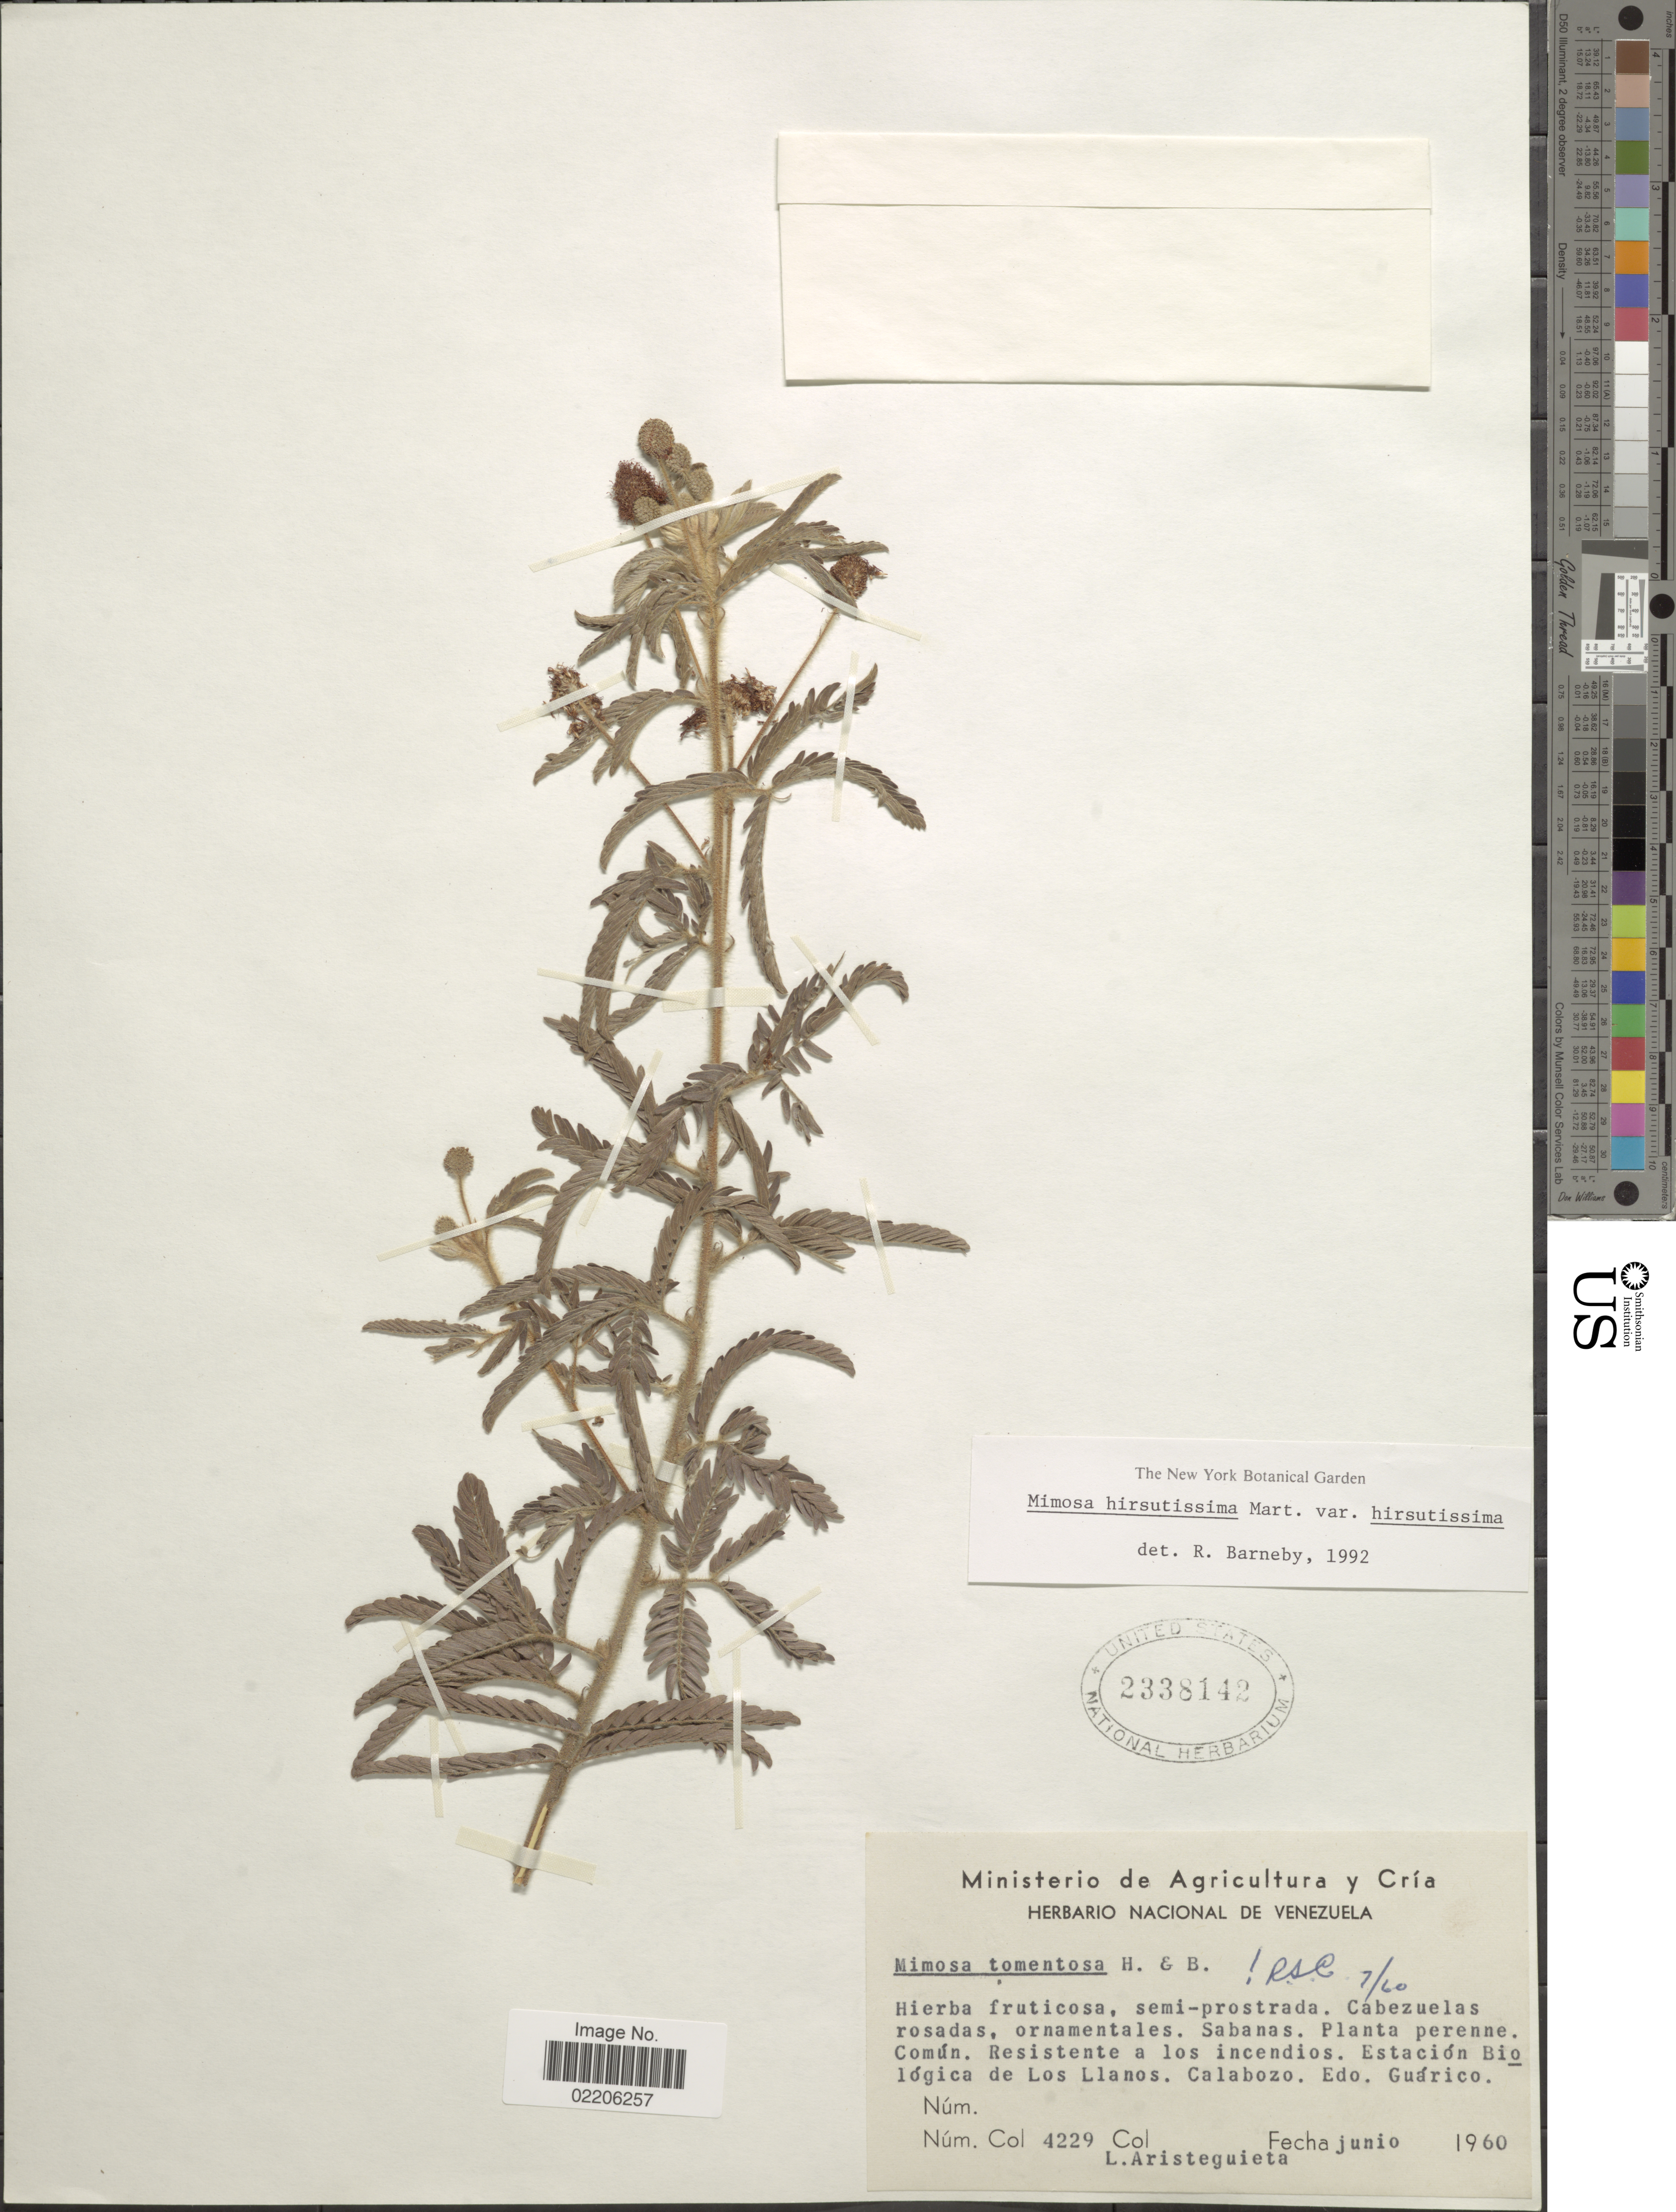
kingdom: Plantae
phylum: Tracheophyta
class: Magnoliopsida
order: Fabales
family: Fabaceae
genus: Mimosa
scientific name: Mimosa hirsutissima var. hirsutissima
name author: Mart.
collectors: L. Aristeguieta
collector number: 4229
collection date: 1960-06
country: Venezuela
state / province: Guárico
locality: Comun. resistente a los incendios. Estacio Biologica de Los Llanos. Calabozo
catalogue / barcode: US 2338142